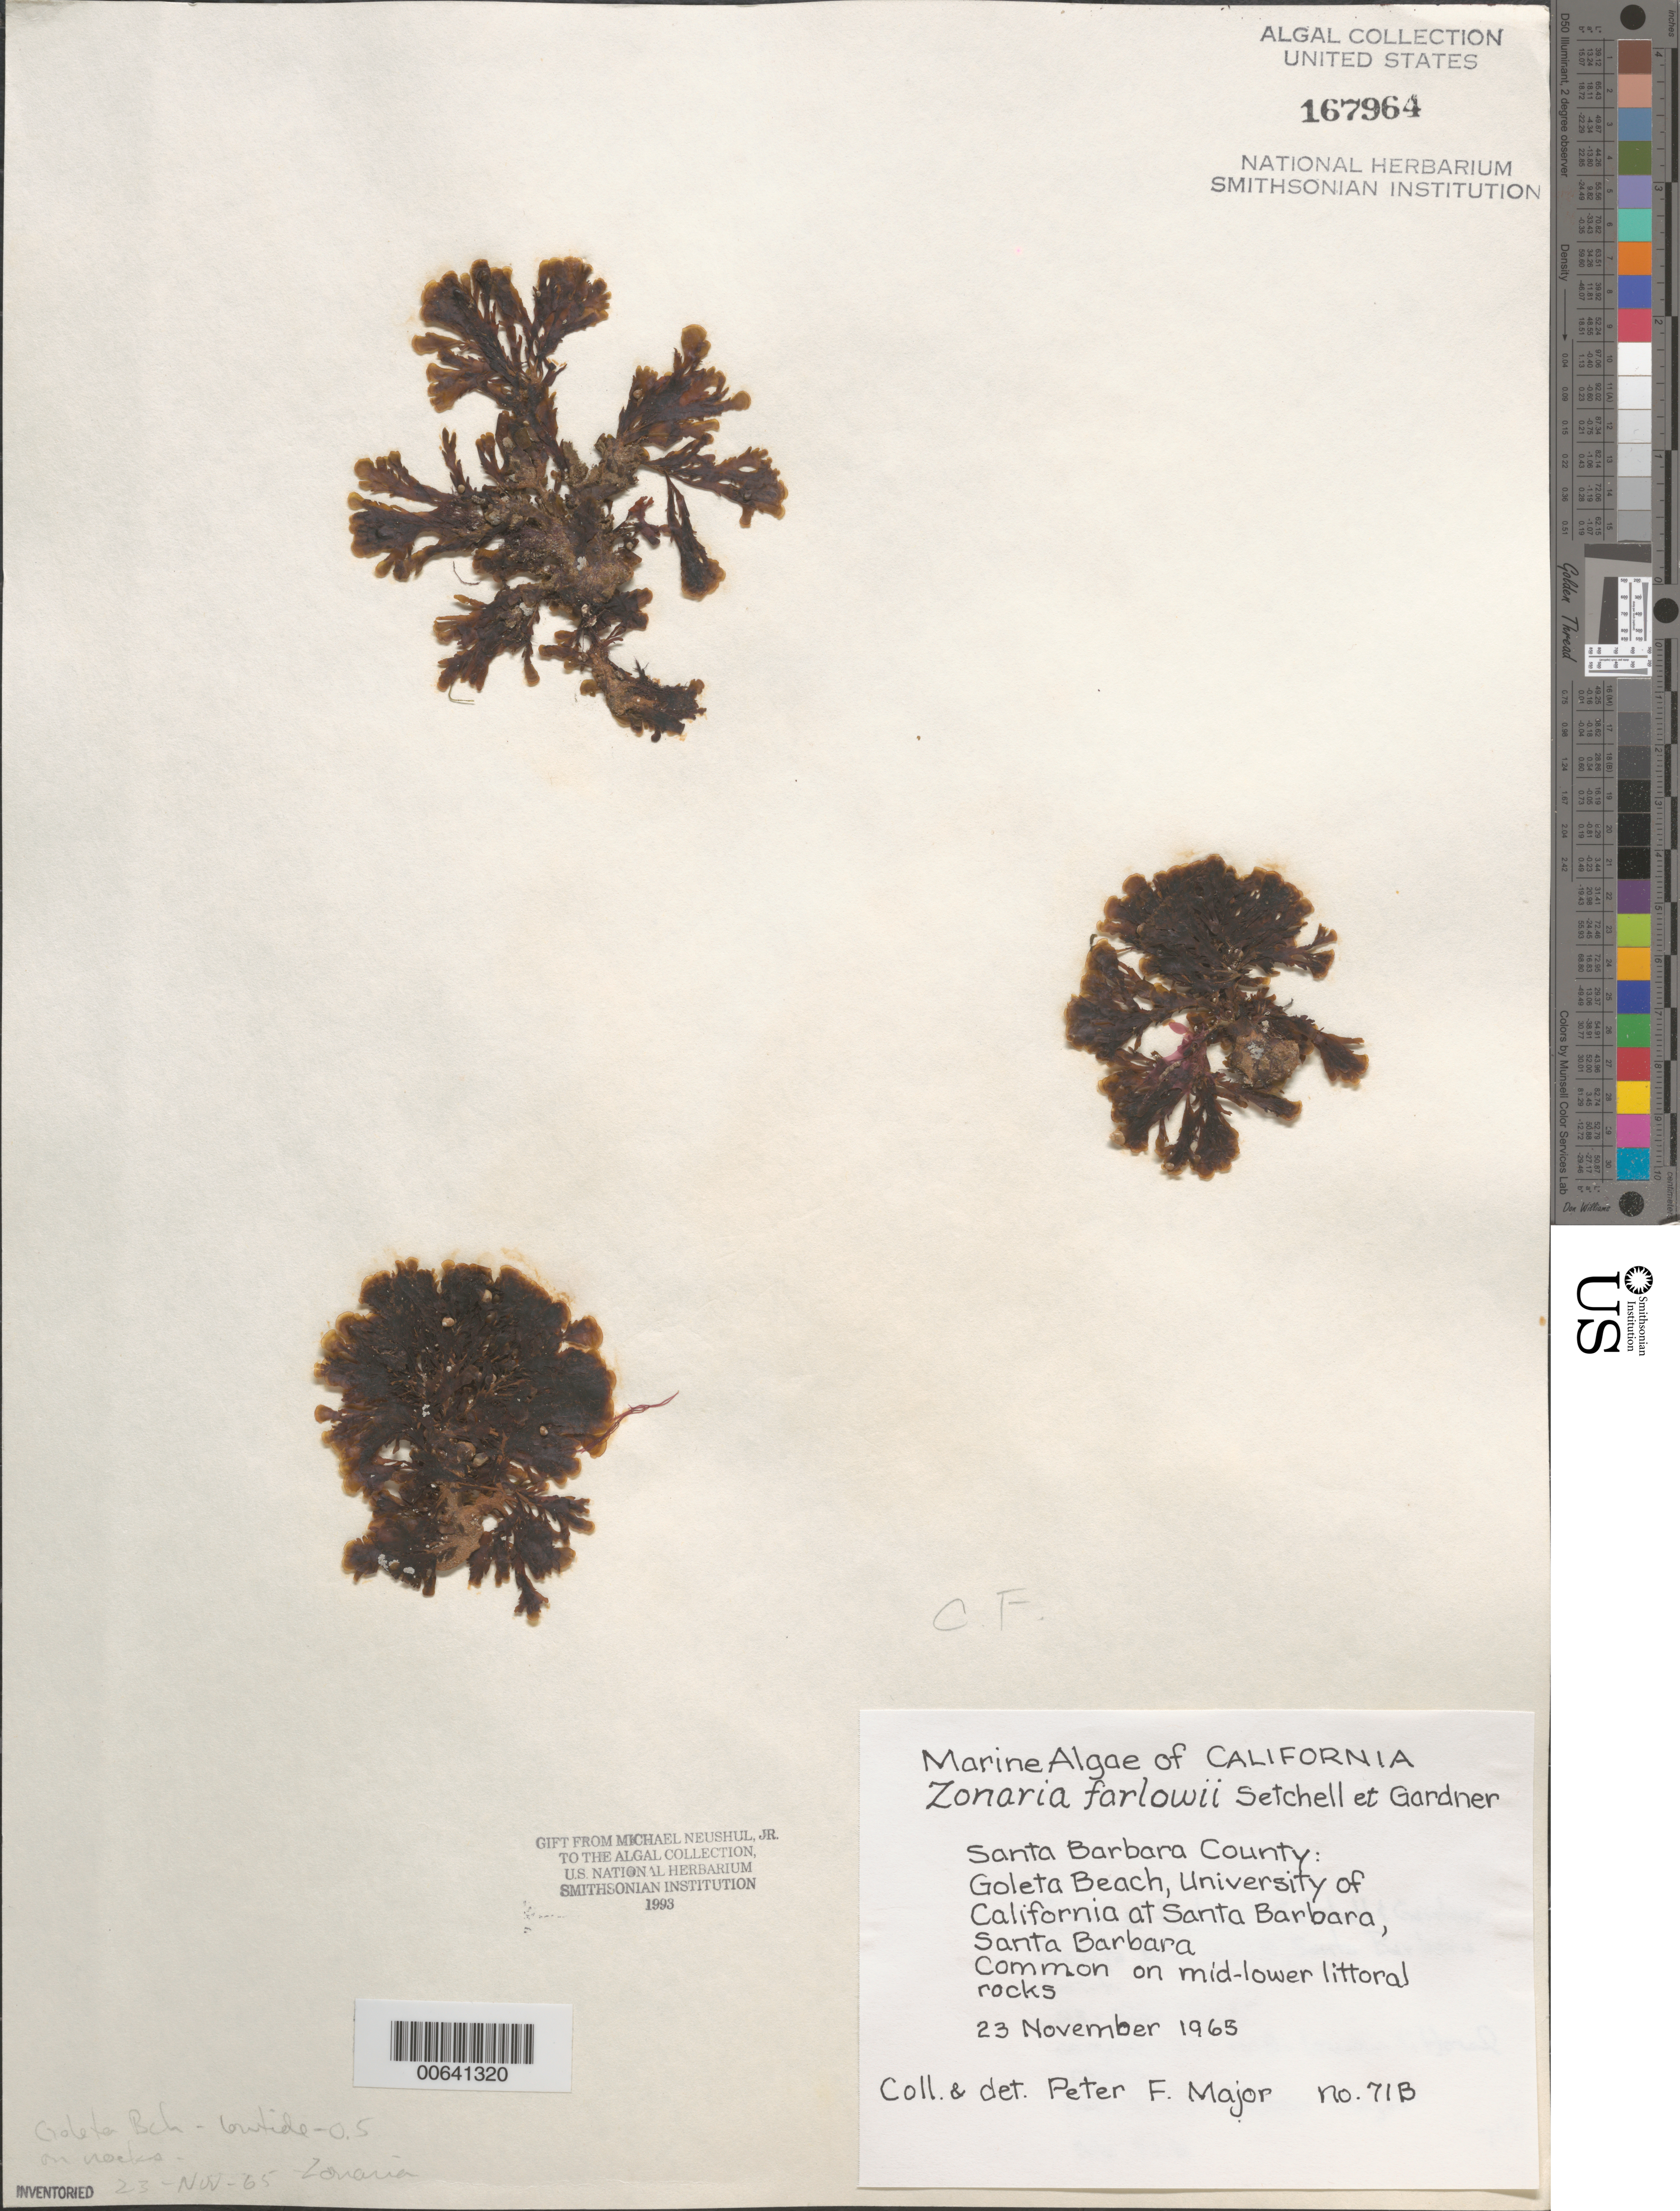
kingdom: Chromista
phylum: Ochrophyta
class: Phaeophyceae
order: Dictyotales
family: Dictyotaceae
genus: Zonaria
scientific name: Zonaria farlowii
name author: Setch. & N.L. Gardner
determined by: Major, P. F.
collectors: P. Major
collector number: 71b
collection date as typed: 23 Nov 1965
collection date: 1965-11-23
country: United States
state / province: California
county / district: Santa Barbara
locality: Goleta Beach, University of California Santa Barbara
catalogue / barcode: US 167964